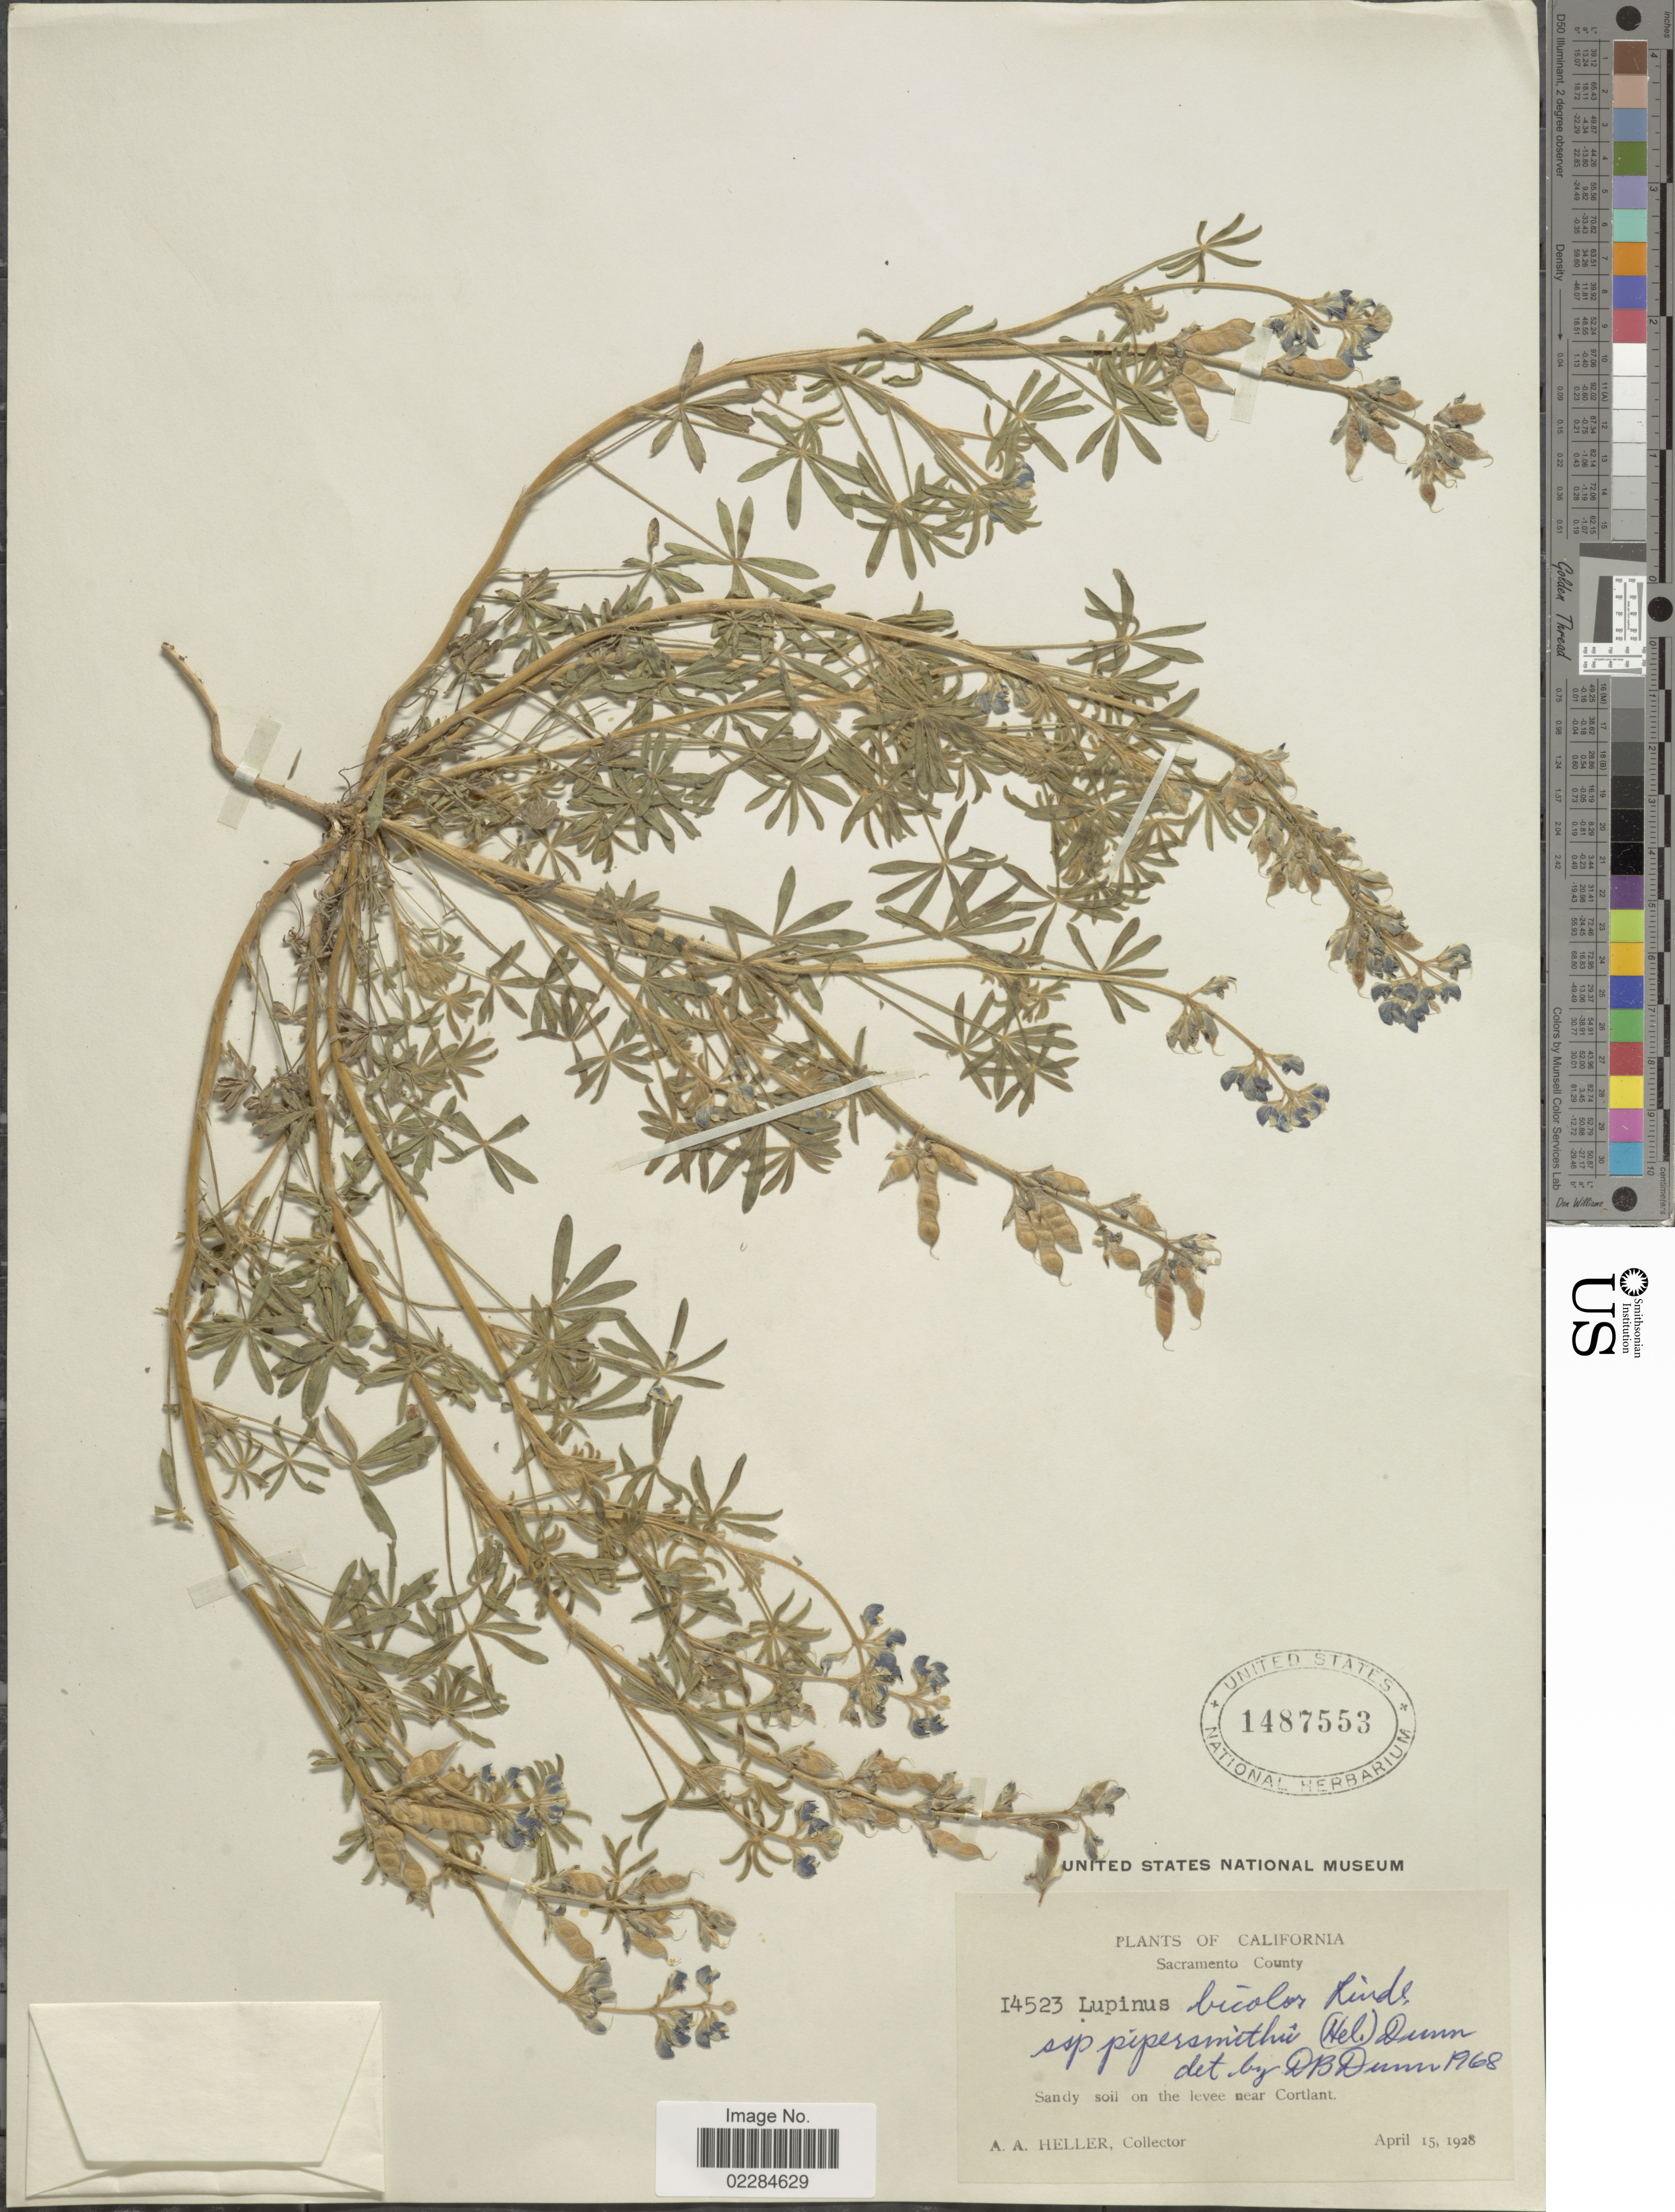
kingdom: Plantae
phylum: Tracheophyta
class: Magnoliopsida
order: Fabales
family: Fabaceae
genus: Lupinus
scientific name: Lupinus bicolor var. pipersmithii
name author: (A. Heller) C.P. Sm.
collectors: A. A. Heller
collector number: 14523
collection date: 1928-04-15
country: United States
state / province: California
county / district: Sacramento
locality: Sacramento County. Sandy soil on the levee near Cortlant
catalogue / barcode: US 1487553